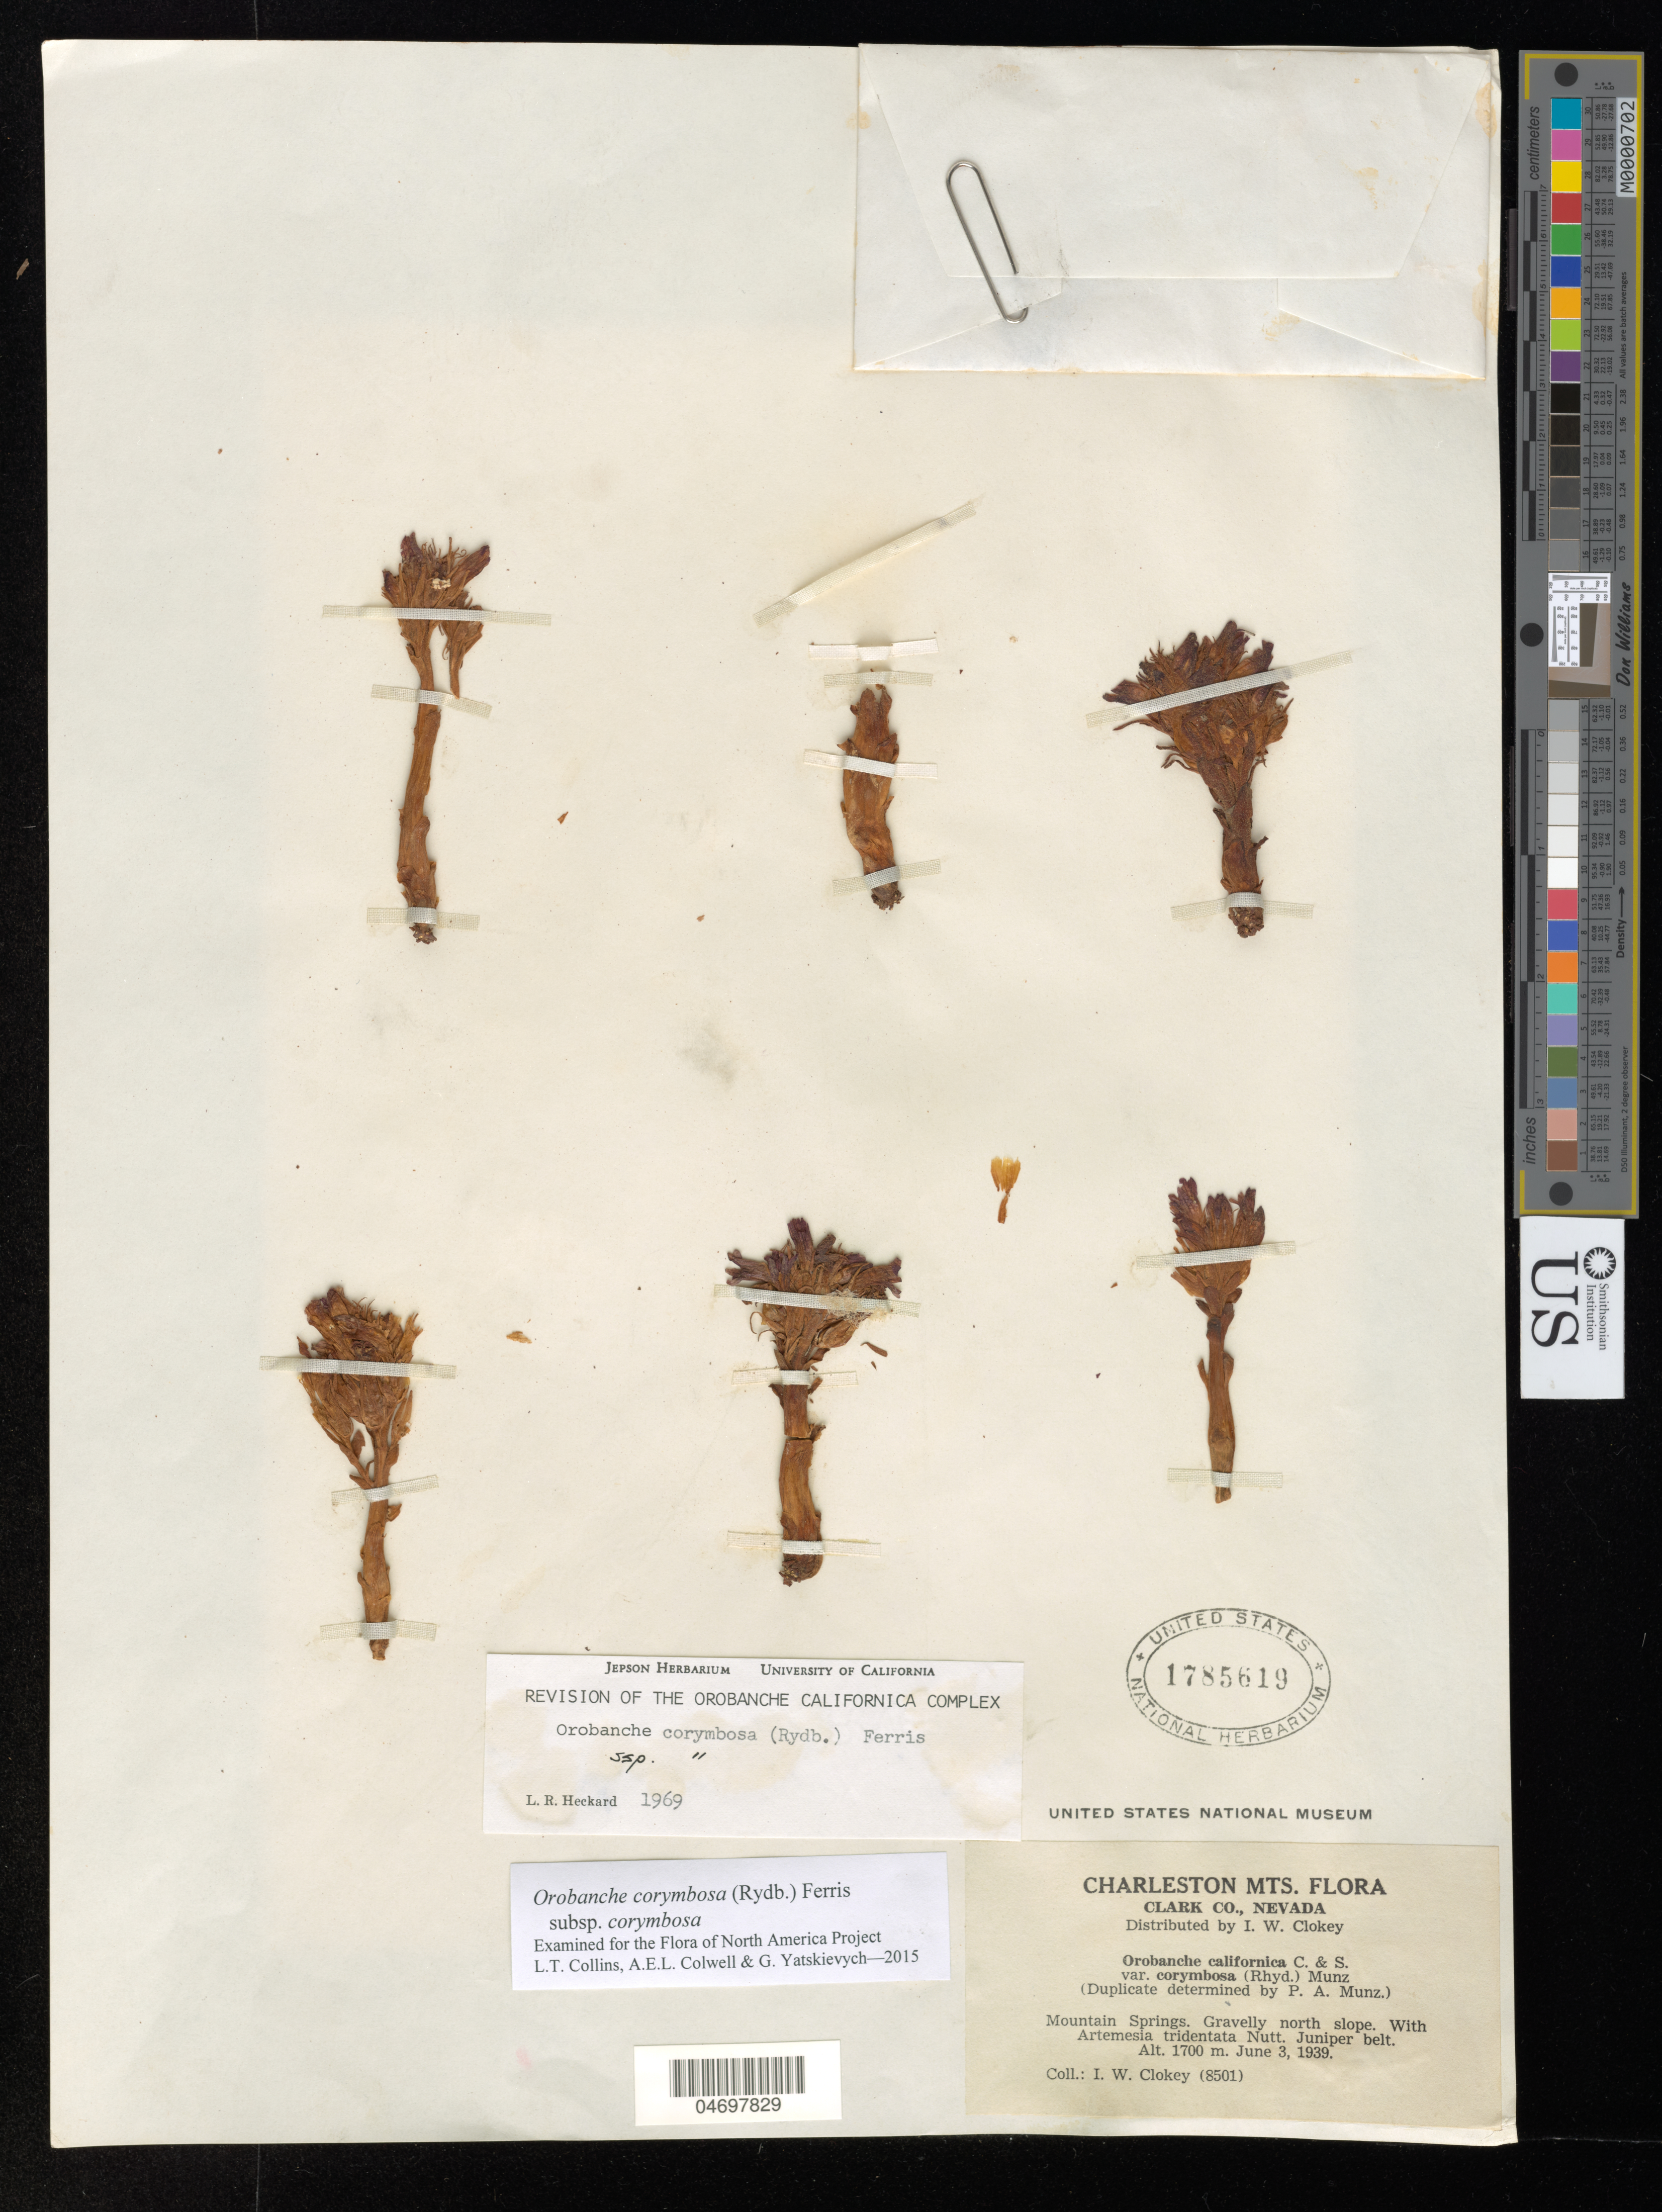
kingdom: Plantae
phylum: Tracheophyta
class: Magnoliopsida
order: Lamiales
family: Orobanchaceae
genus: Orobanche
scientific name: Orobanche corymbosa subsp. corymbosa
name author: (Rydb.) Ferris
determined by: Collins, L. T.; Colwell, A. E.; Yatskievych, G. A.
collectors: I. W. Clokey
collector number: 8501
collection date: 1939-06-03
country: United States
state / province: Nevada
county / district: Clark Co.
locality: Charleston Mts., Mountain Springs Pass.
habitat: Gravelly N slope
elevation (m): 1700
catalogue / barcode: US 1785619